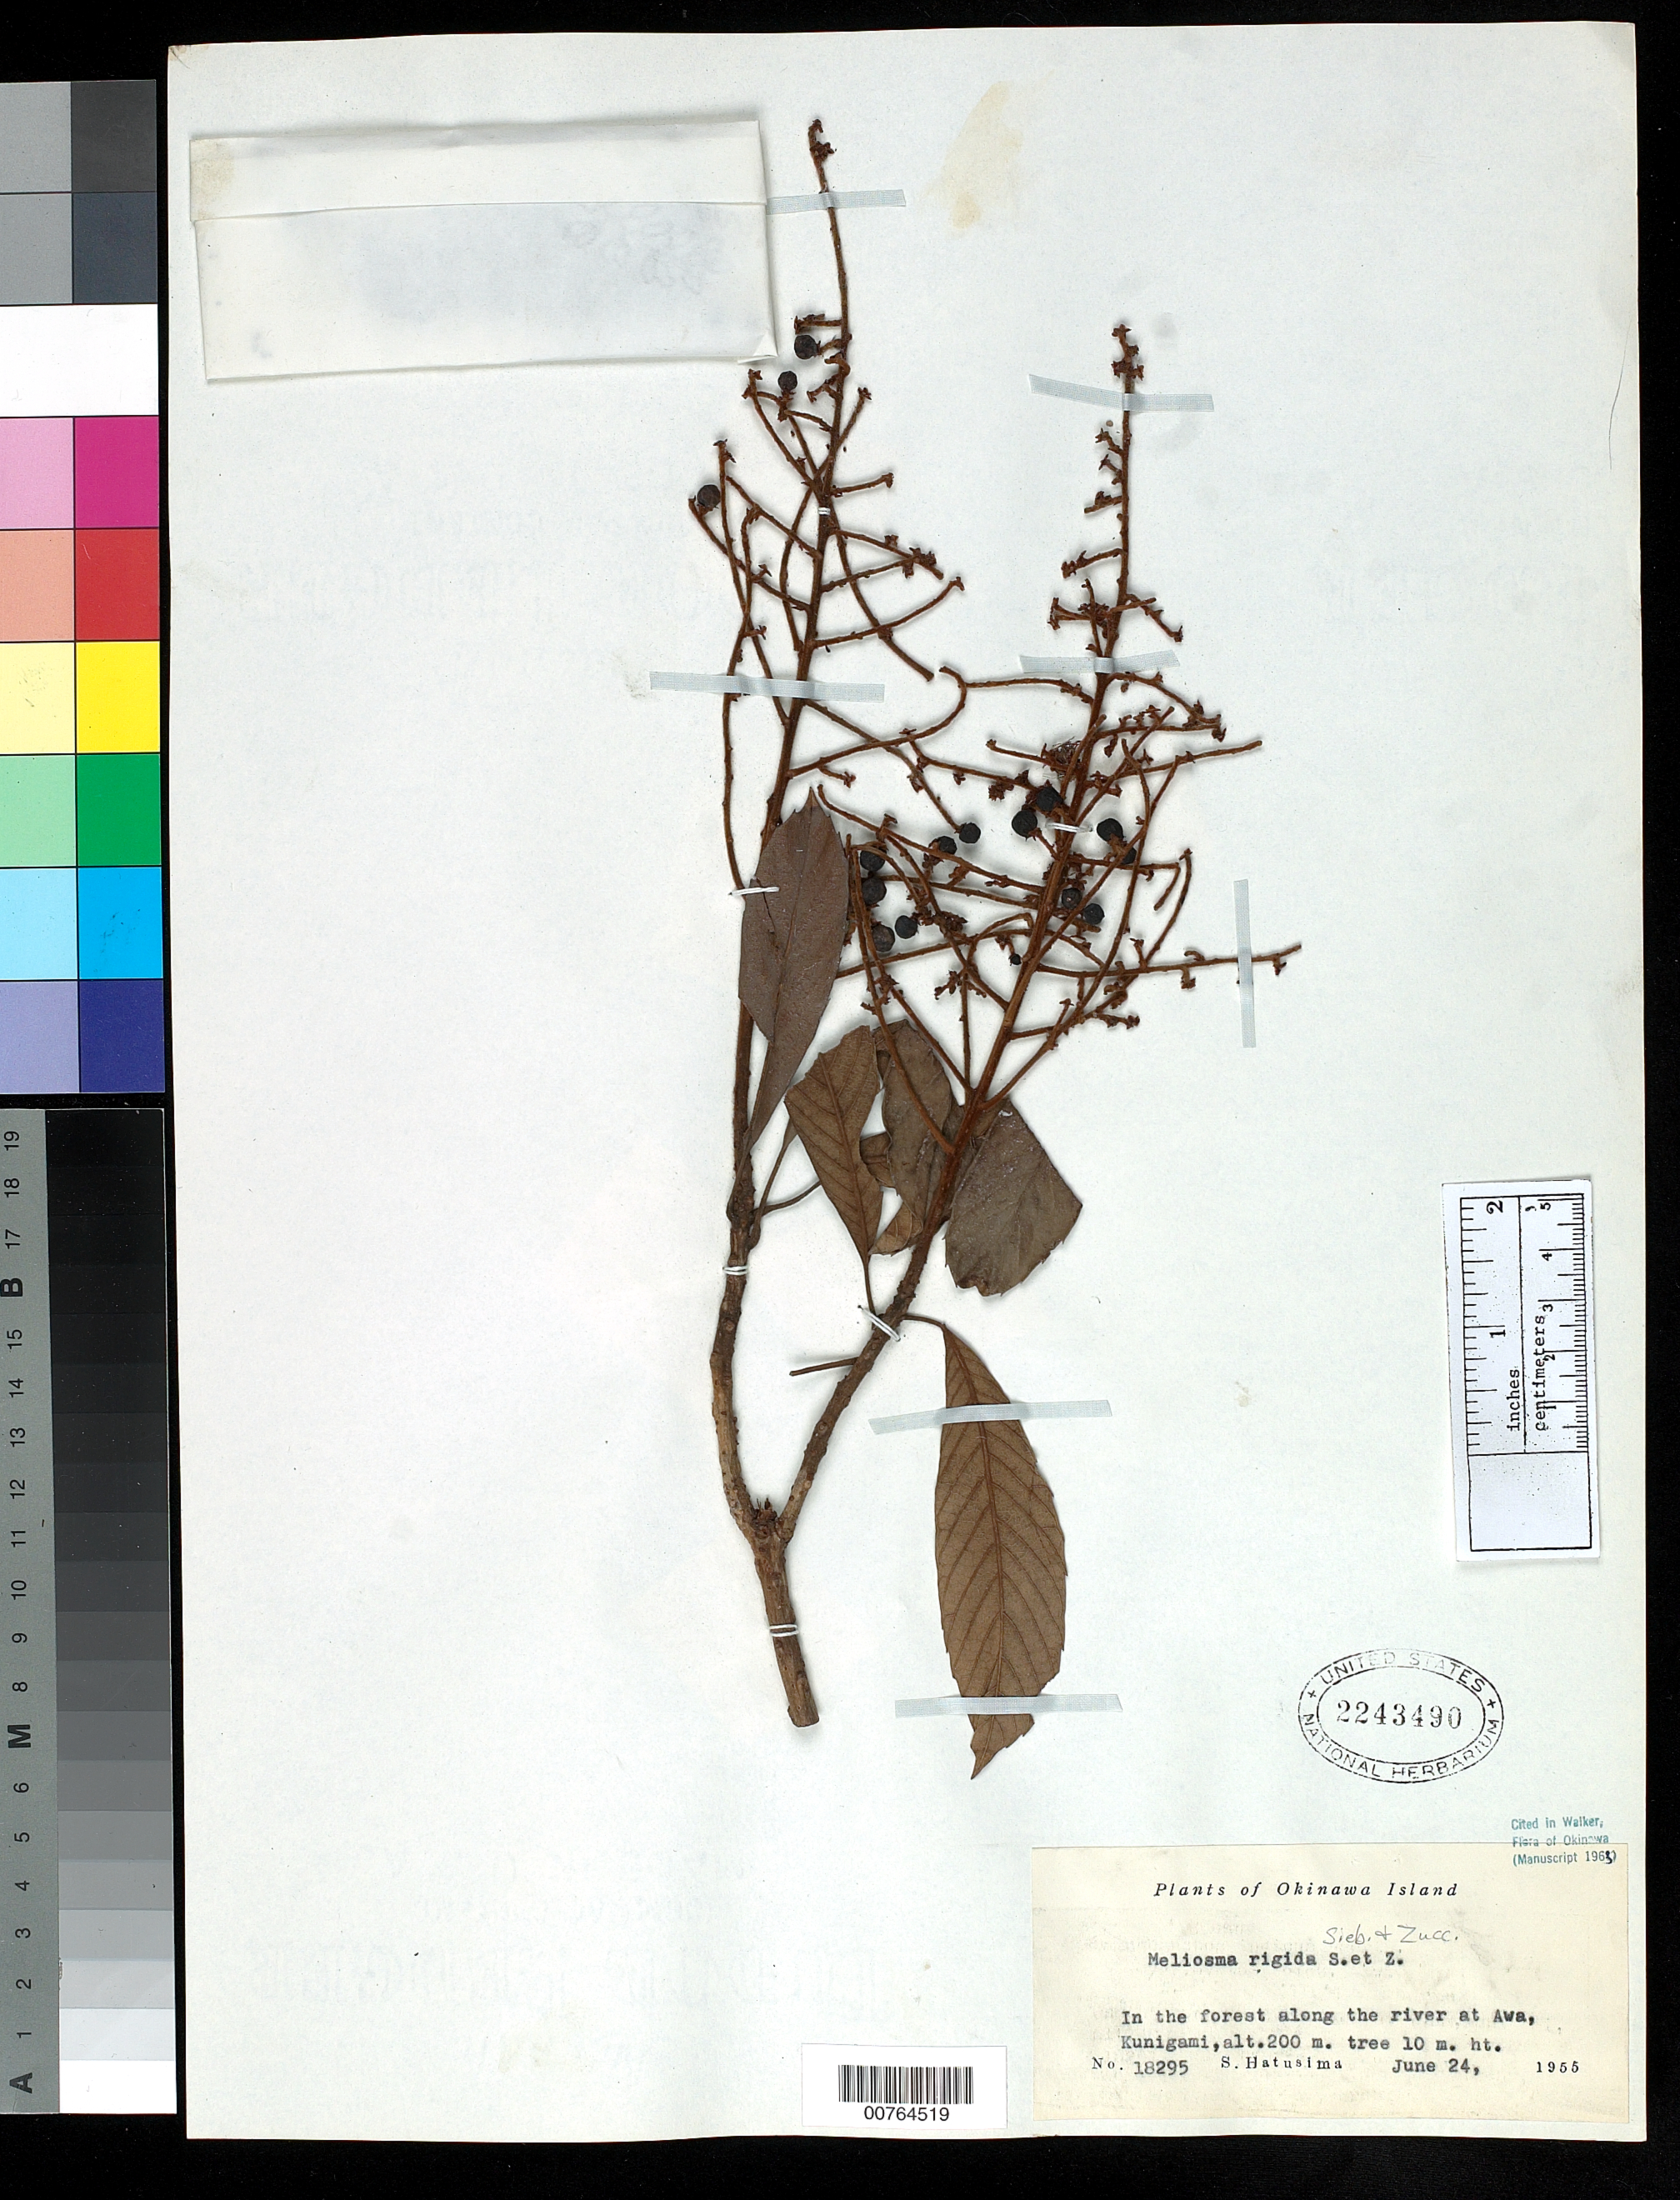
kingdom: Plantae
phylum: Tracheophyta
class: Magnoliopsida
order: Proteales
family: Sabiaceae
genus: Meliosma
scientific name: Meliosma rigida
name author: Siebold & Zucc.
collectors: S. Hatusima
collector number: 18295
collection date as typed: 24 Jun 1955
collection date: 1955-06-24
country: Japan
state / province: Okinawa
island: Iriomote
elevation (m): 200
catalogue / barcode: US 2243490